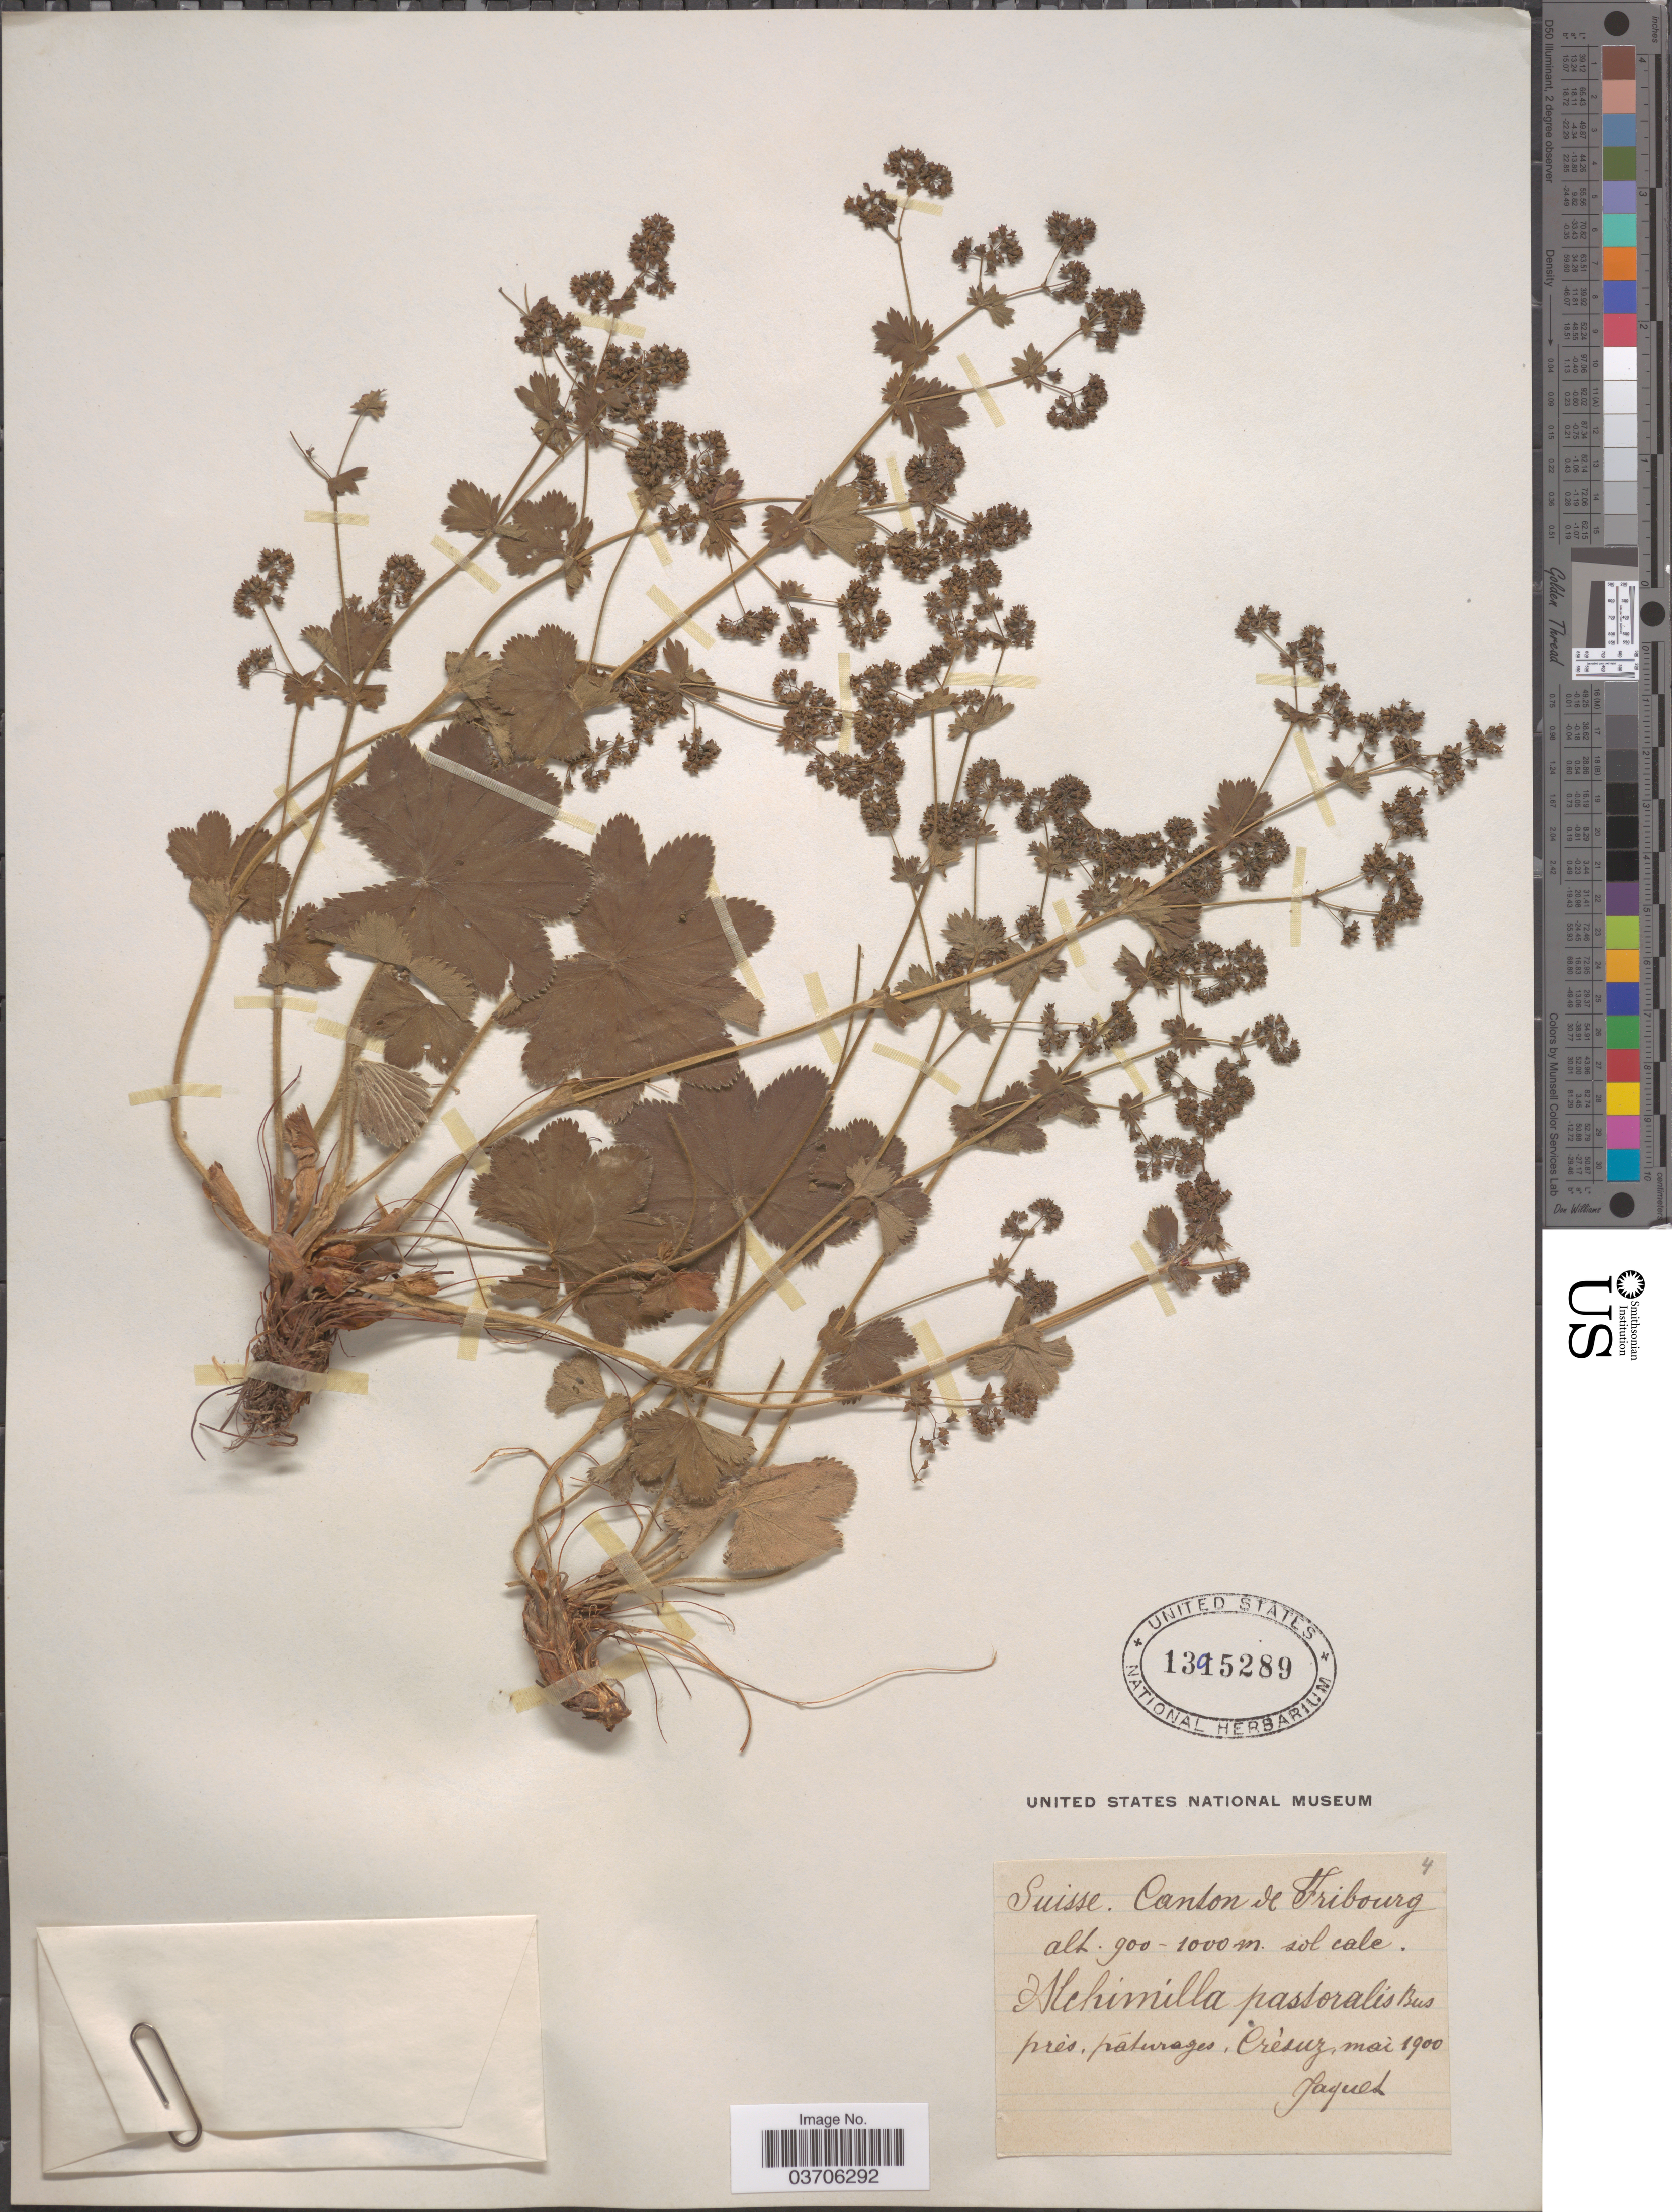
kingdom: Plantae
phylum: Tracheophyta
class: Magnoliopsida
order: Rosales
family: Rosaceae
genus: Alchemilla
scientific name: Alchemilla pastoralis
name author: Buser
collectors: -. Jaquet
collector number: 4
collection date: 1900-05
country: Switzerland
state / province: Fribourg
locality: Suisse. Canton de Fribourg. Crèsuz.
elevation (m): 900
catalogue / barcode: US 1395289